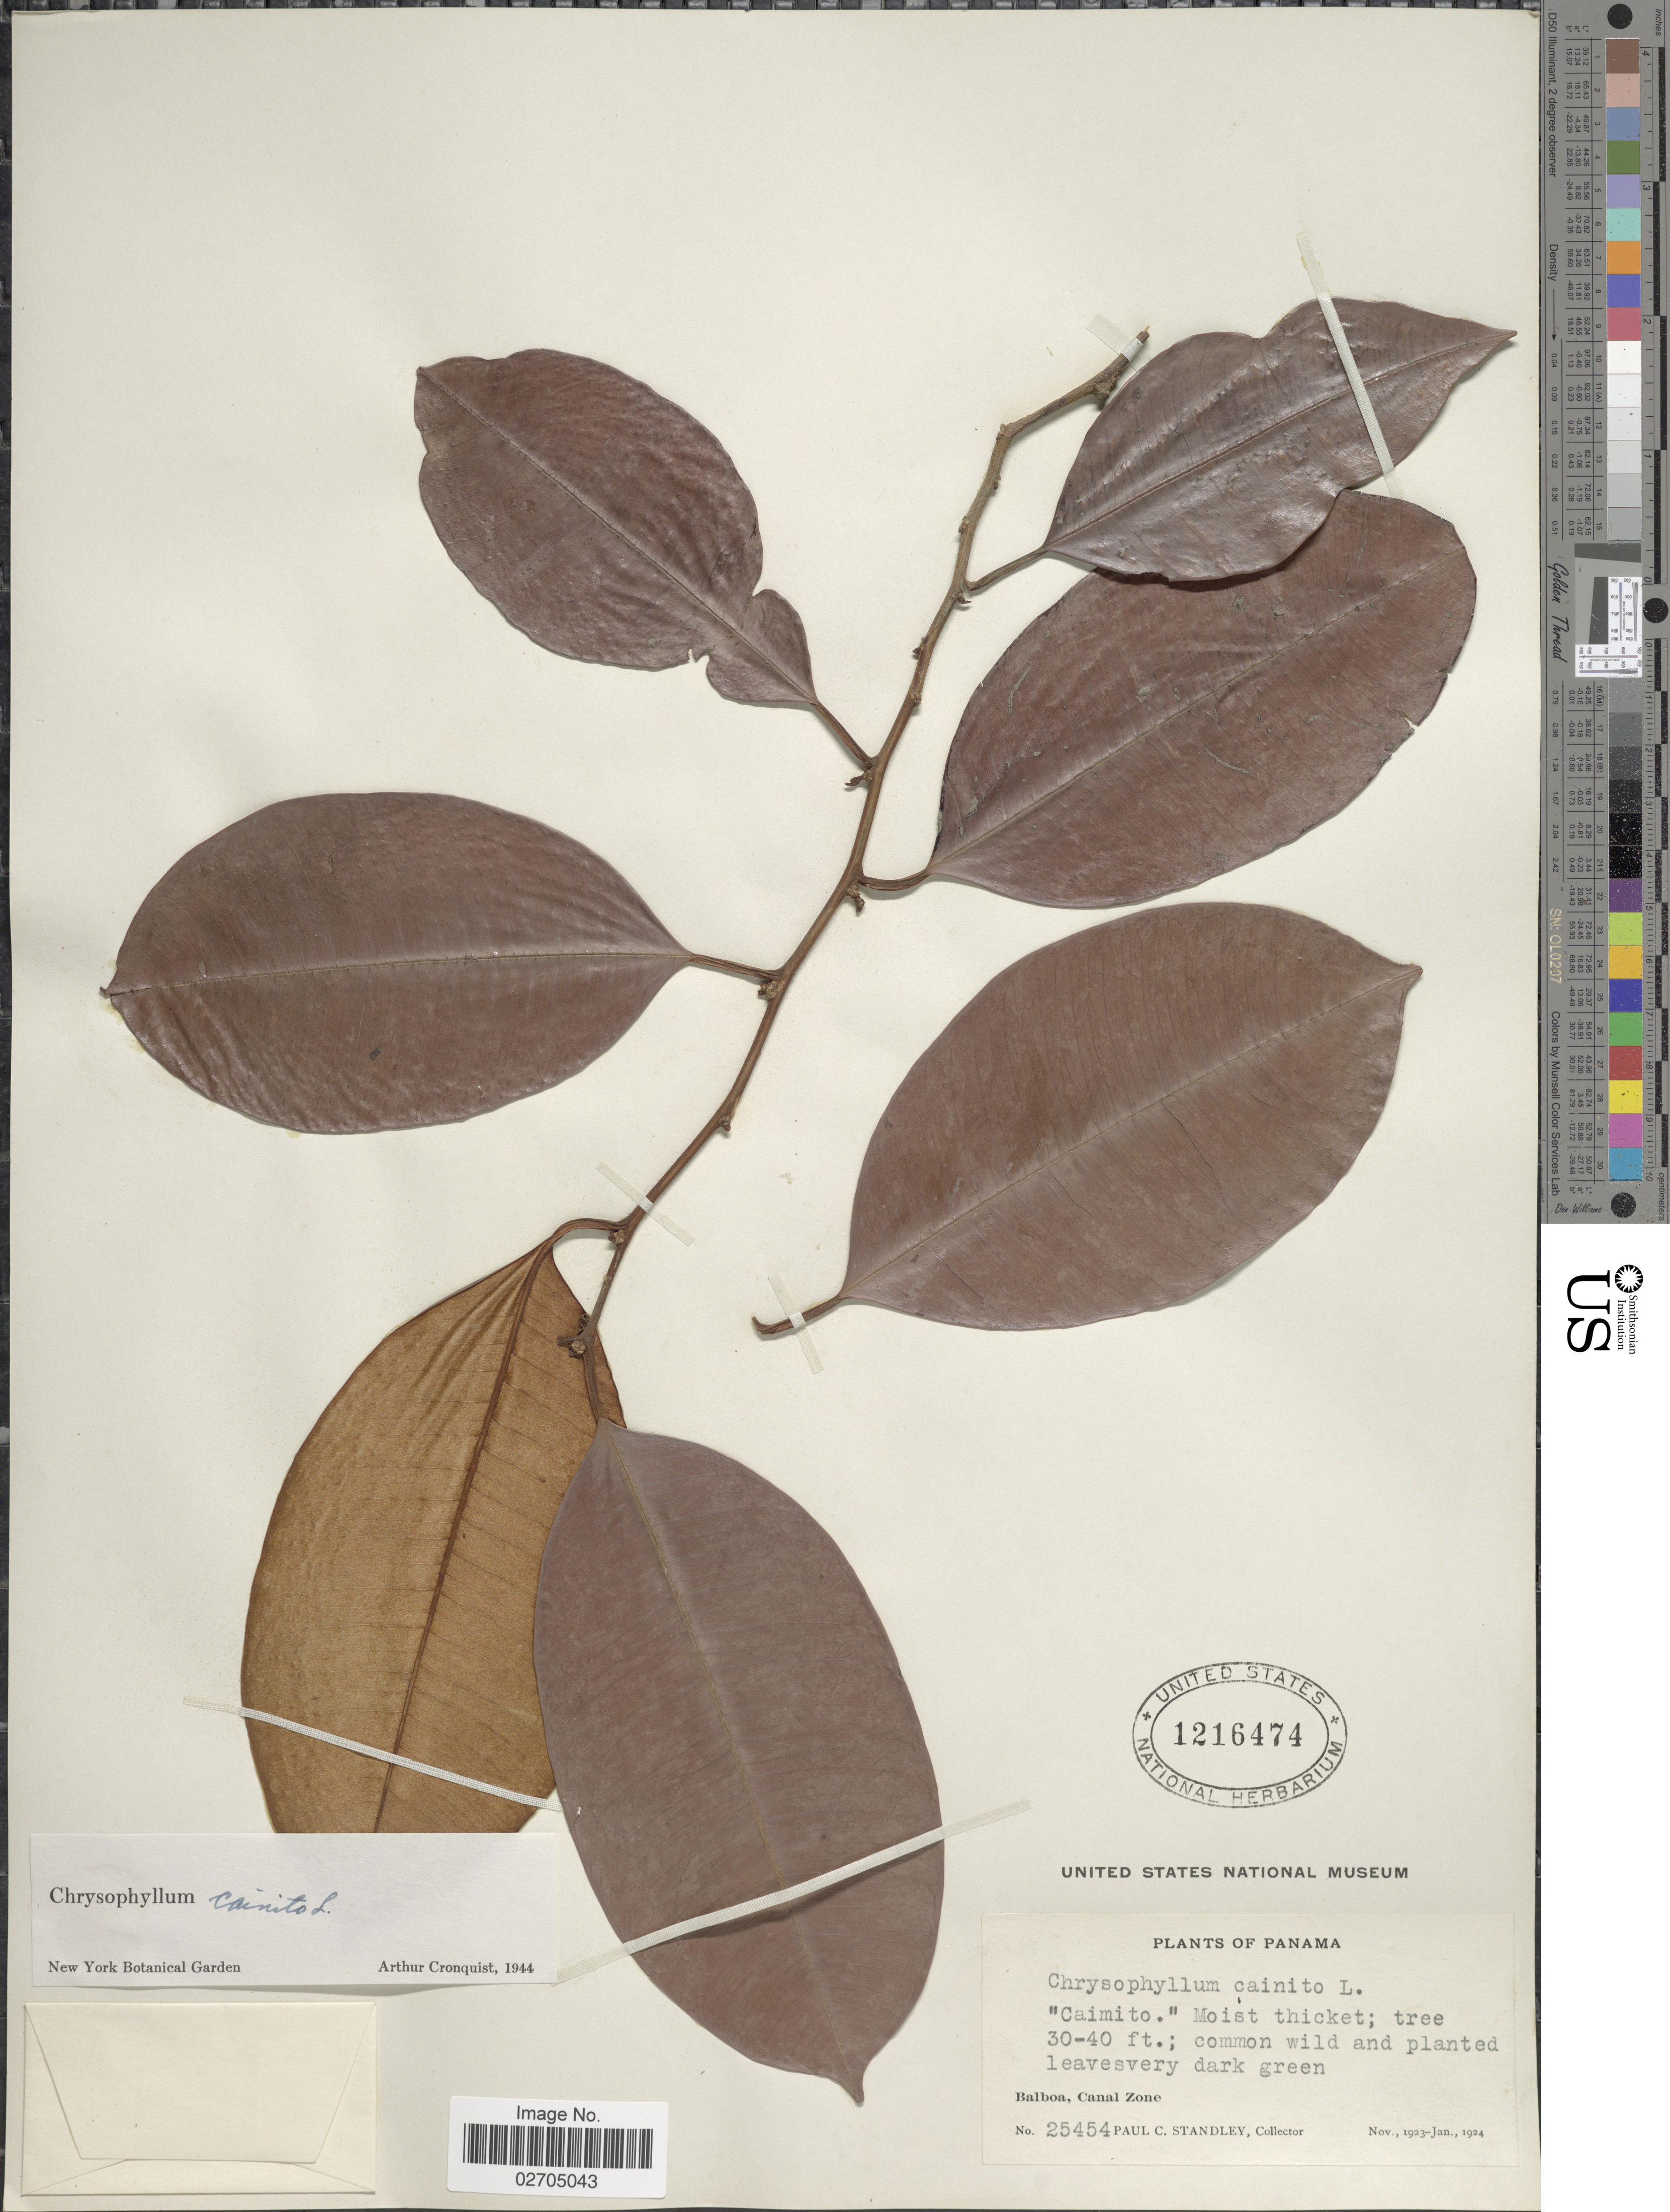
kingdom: Plantae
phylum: Tracheophyta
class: Magnoliopsida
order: Ericales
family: Sapotaceae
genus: Chrysophyllum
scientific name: Chrysophyllum cainito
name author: L.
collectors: P. C. Standley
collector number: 25454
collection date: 1923-11/1924-01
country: Panama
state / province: Colón / Panamá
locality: Balboa, Canal Zone.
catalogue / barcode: US 1216474